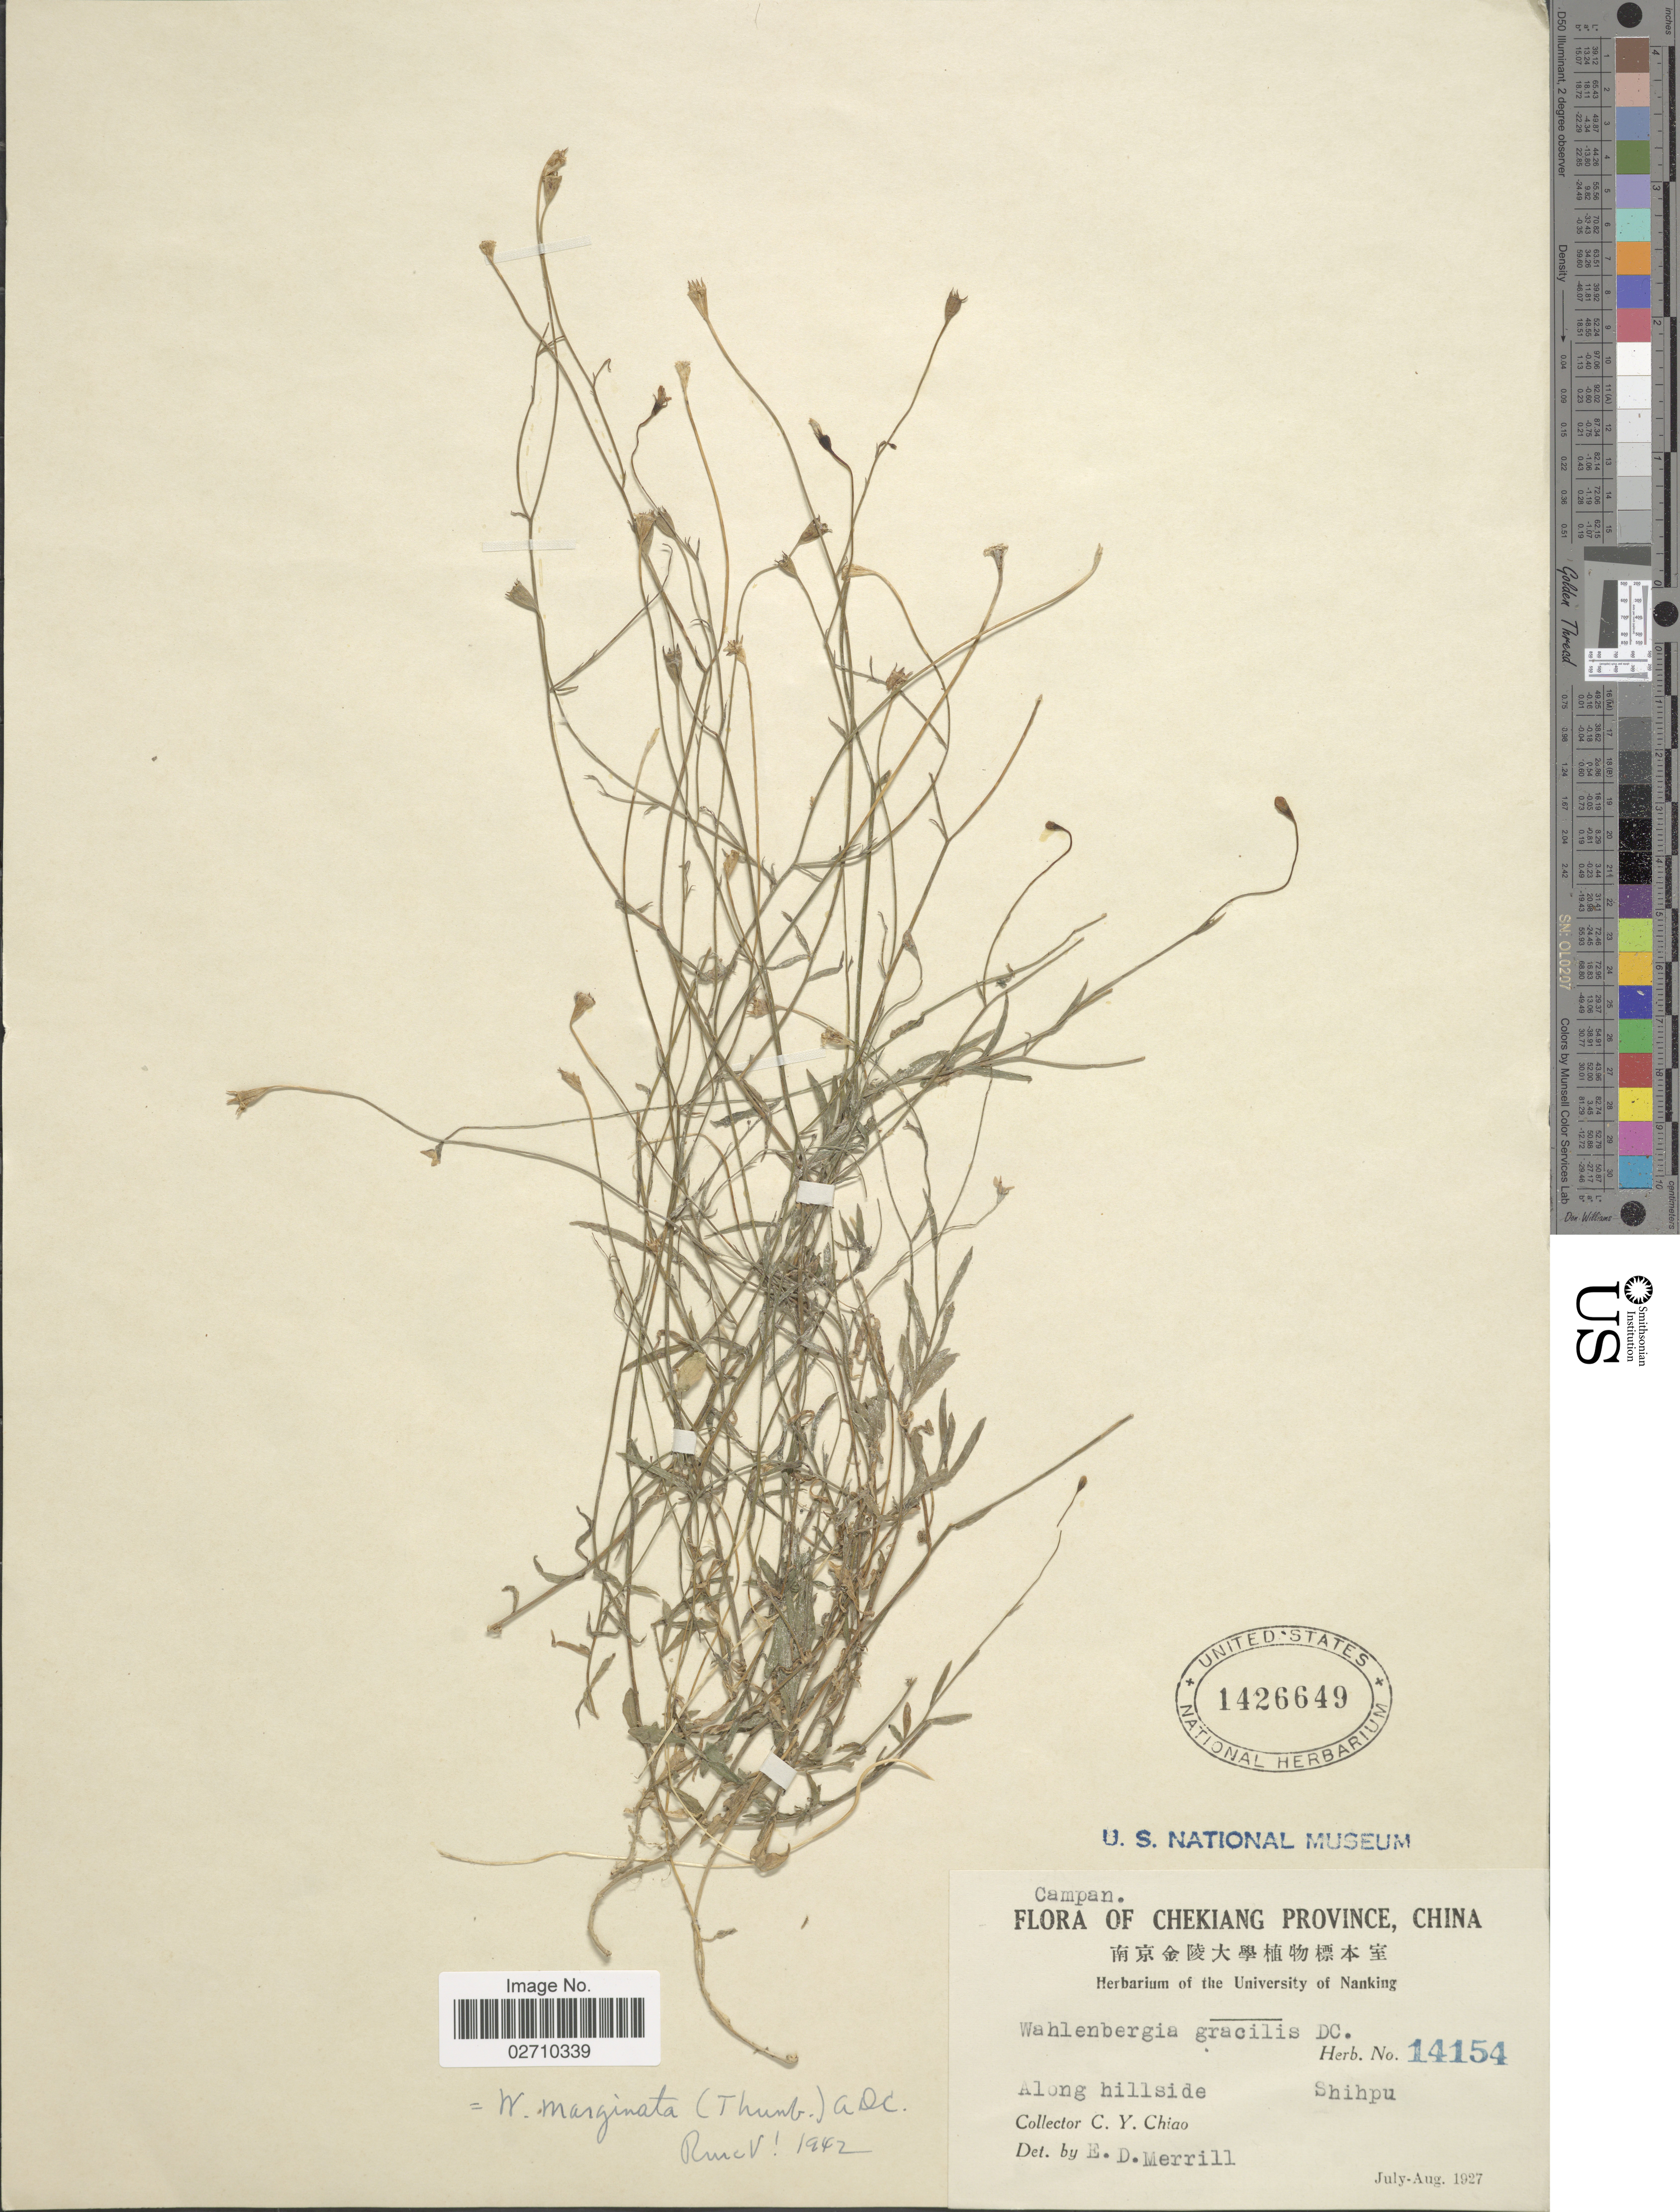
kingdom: Plantae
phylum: Tracheophyta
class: Magnoliopsida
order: Asterales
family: Campanulaceae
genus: Wahlenbergia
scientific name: Wahlenbergia marginata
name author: (Thunb.) A. DC.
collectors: C. Y. Chiao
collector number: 14154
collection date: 1927-07/1927-08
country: China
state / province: Zhejiang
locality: Chekiang Province. Along hillside. Shihpu.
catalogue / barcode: US 1426649